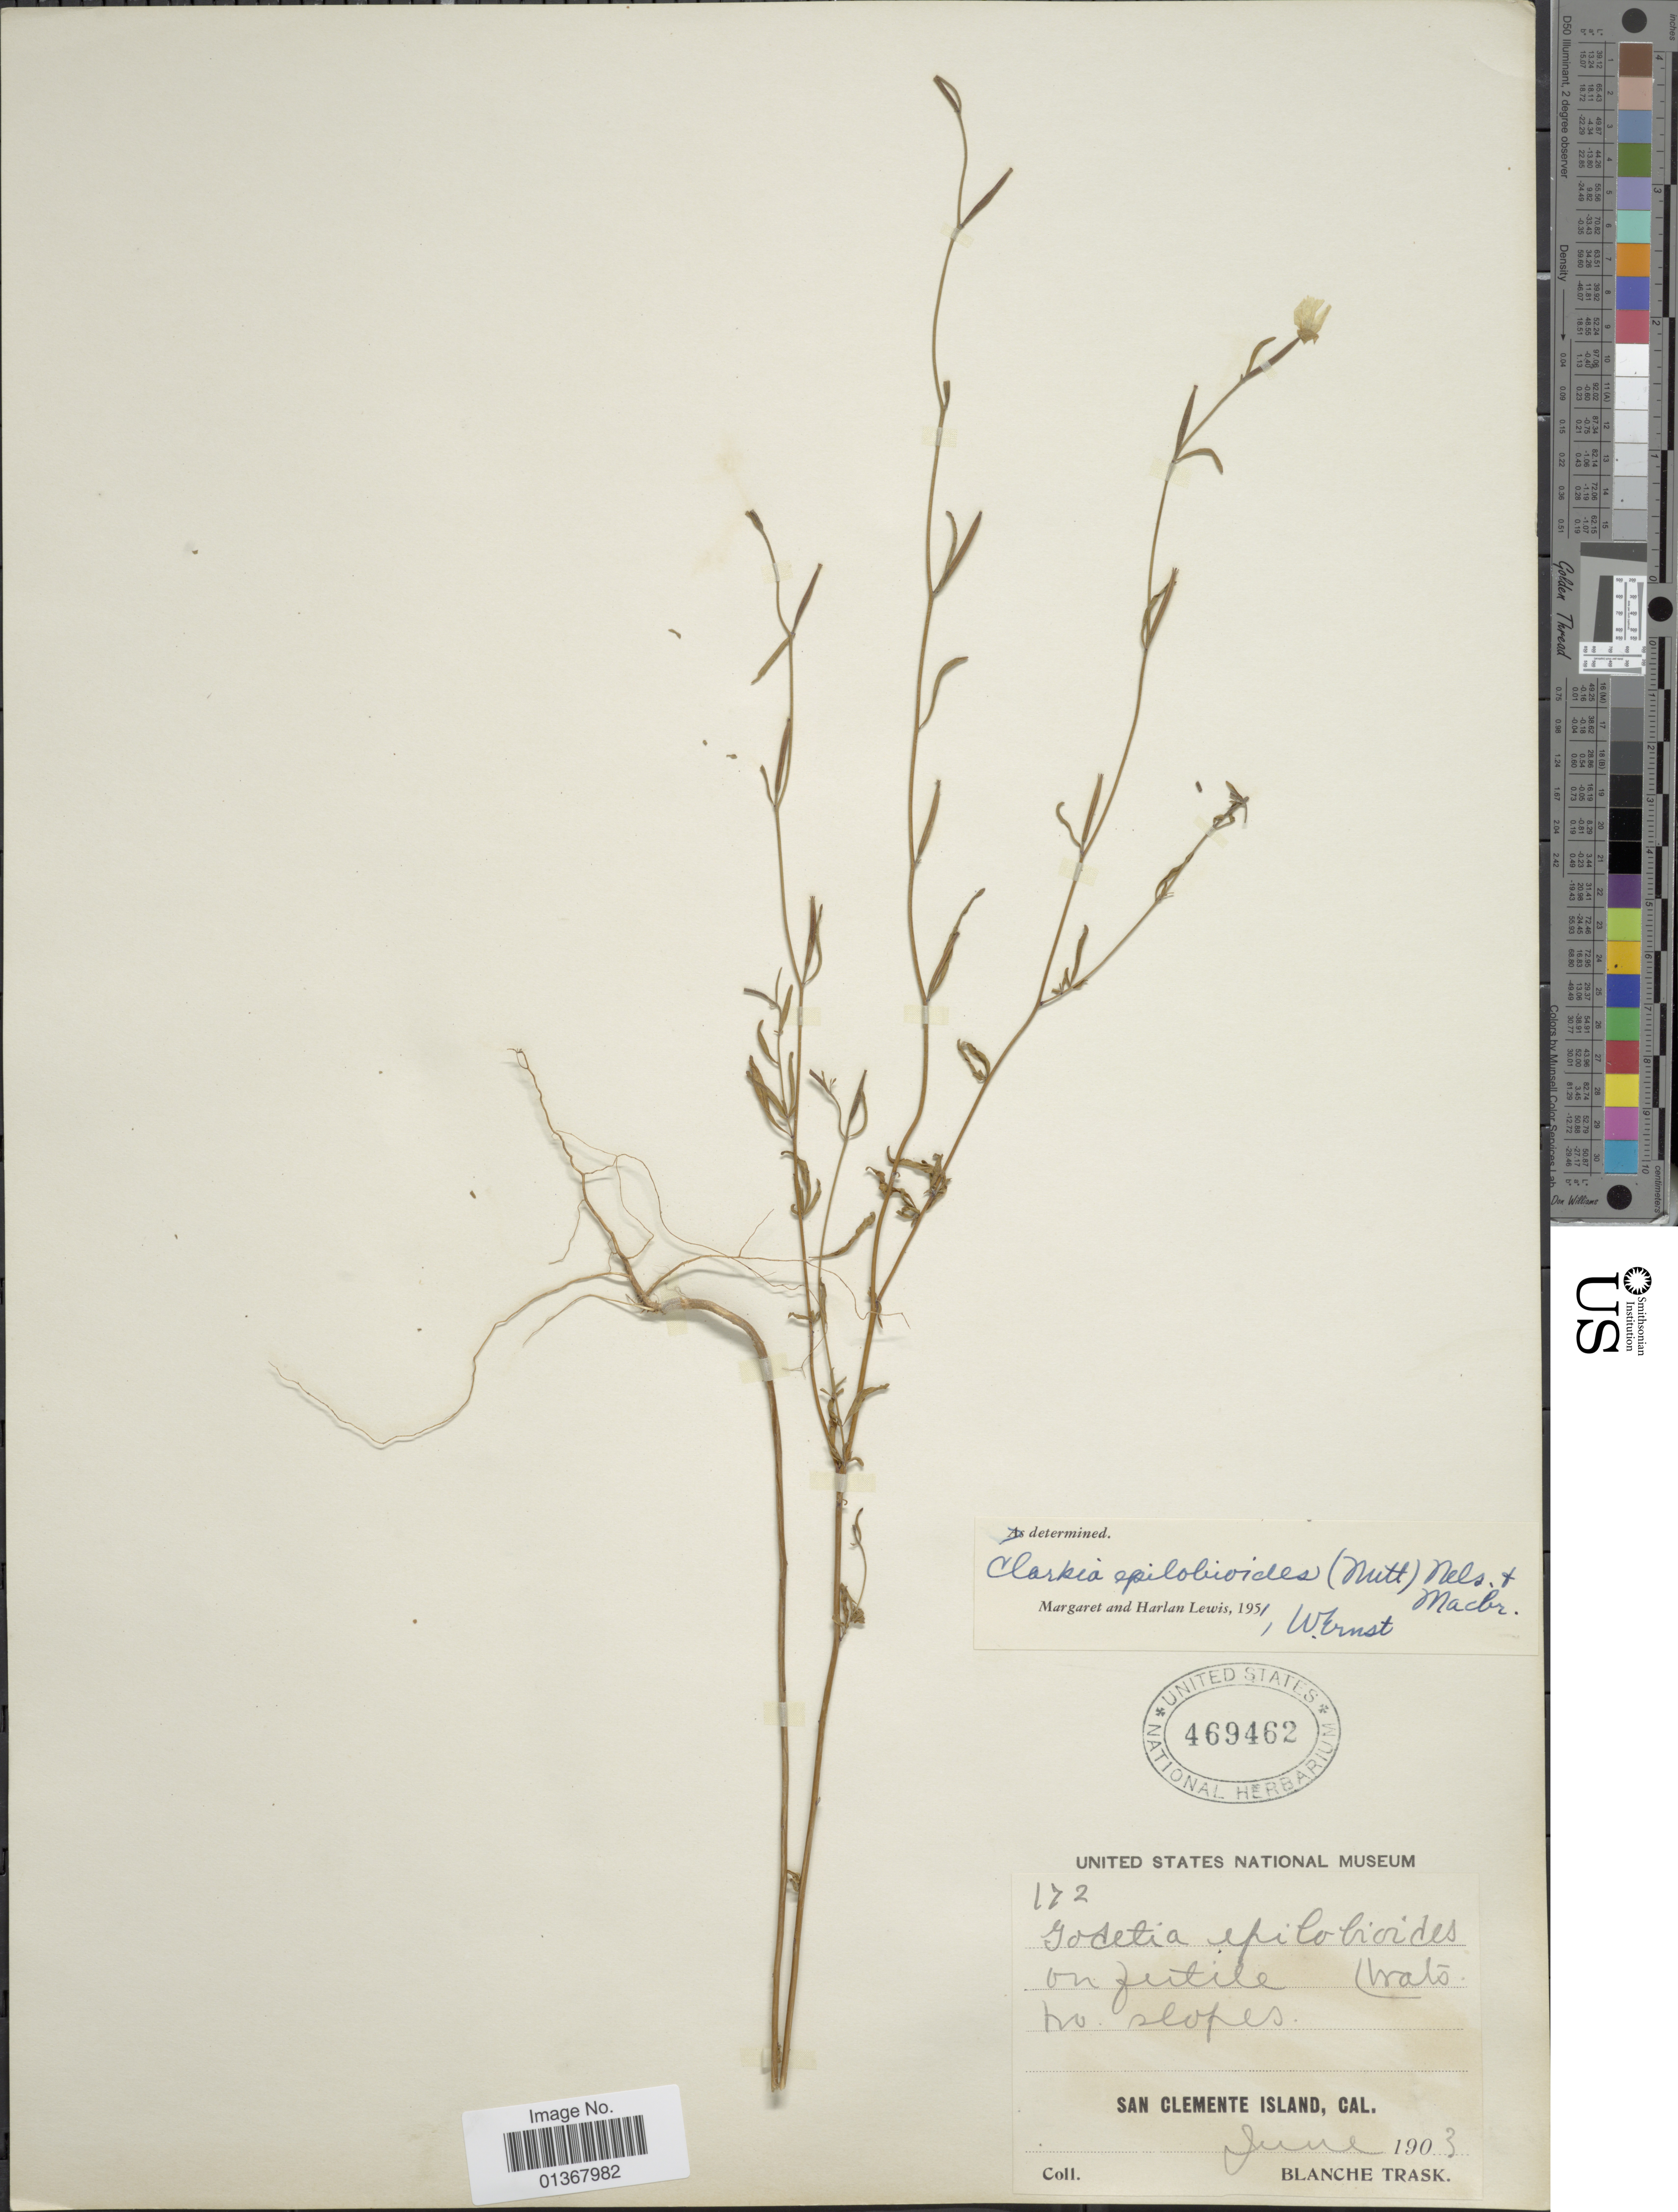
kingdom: Plantae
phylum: Tracheophyta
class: Magnoliopsida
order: Myrtales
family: Onagraceae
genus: Clarkia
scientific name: Clarkia epilobioides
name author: (Nutt. ex Torr. & A. Gray) A. Nelson & J.F. Macbr.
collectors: B. Trask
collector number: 172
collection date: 1903-06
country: United States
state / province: California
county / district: Los Angeles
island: San Clemente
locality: San Clemente Island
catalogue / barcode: US 469462